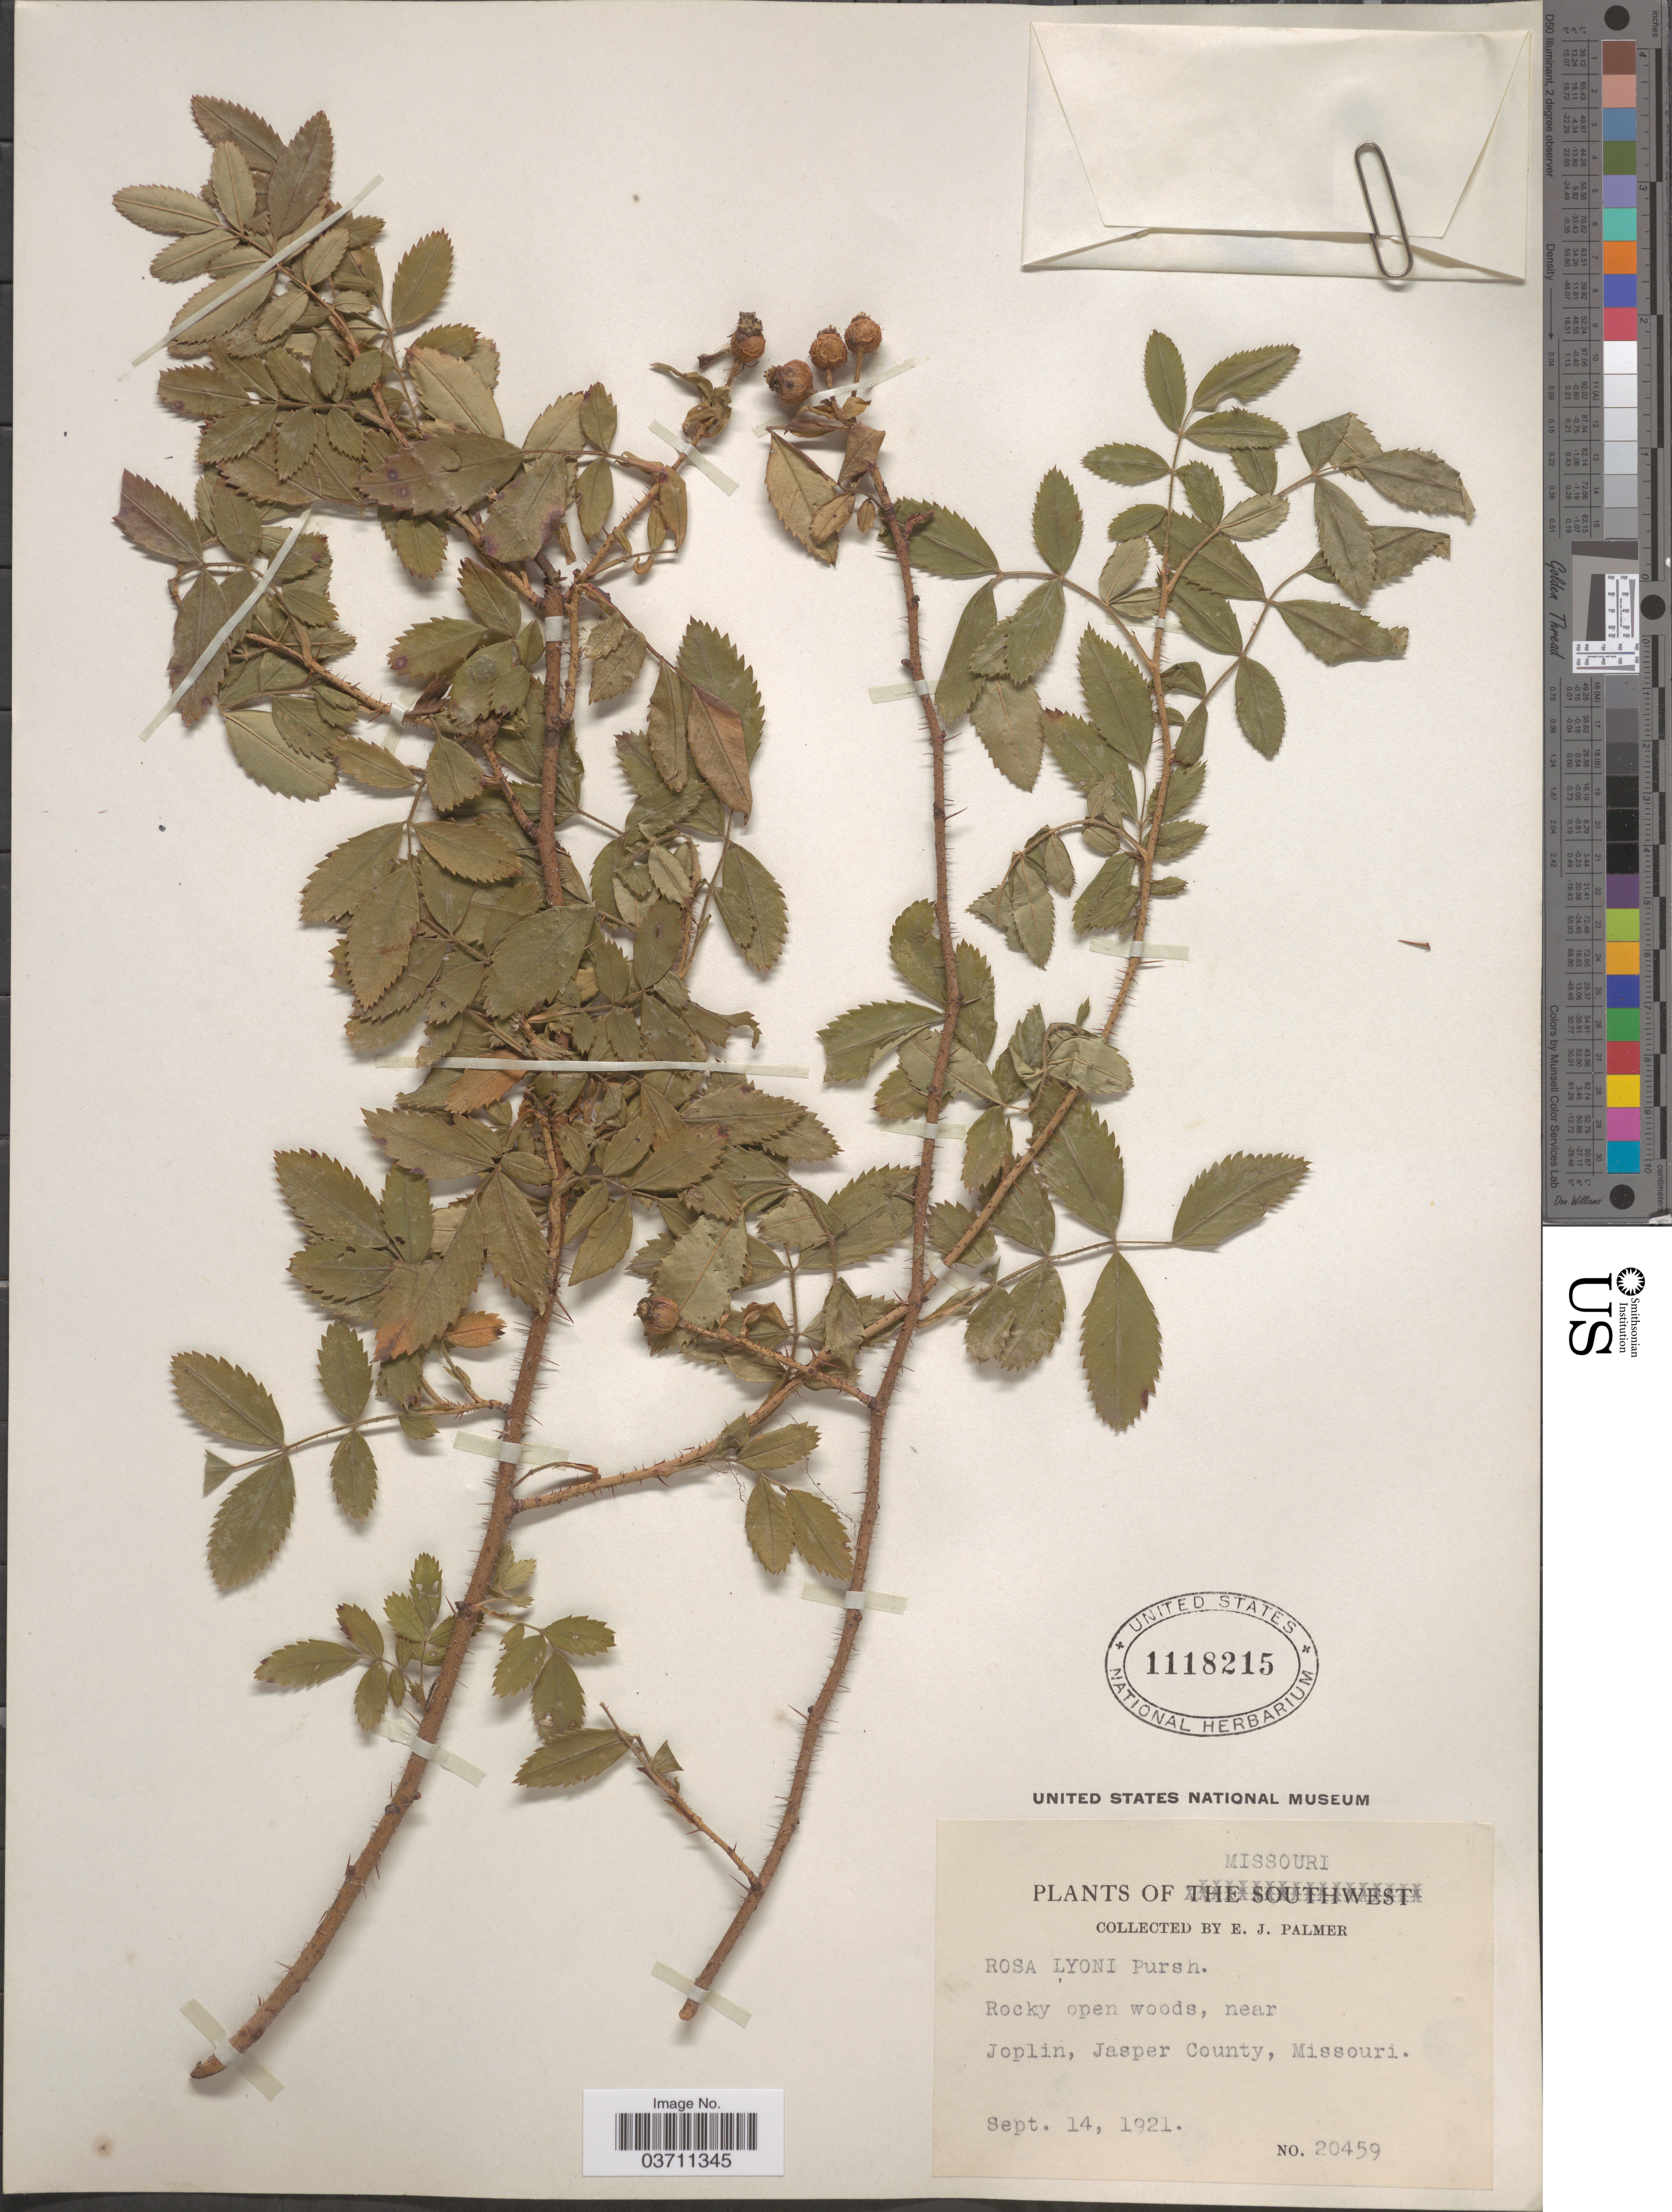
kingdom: Plantae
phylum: Tracheophyta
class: Magnoliopsida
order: Rosales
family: Rosaceae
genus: Rosa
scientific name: Rosa lyoni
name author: Pursh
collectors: E. J. Palmer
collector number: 20459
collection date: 1921-09-14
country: United States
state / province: Missouri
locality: Near Joplin, Jasper County.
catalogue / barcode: US 1118215